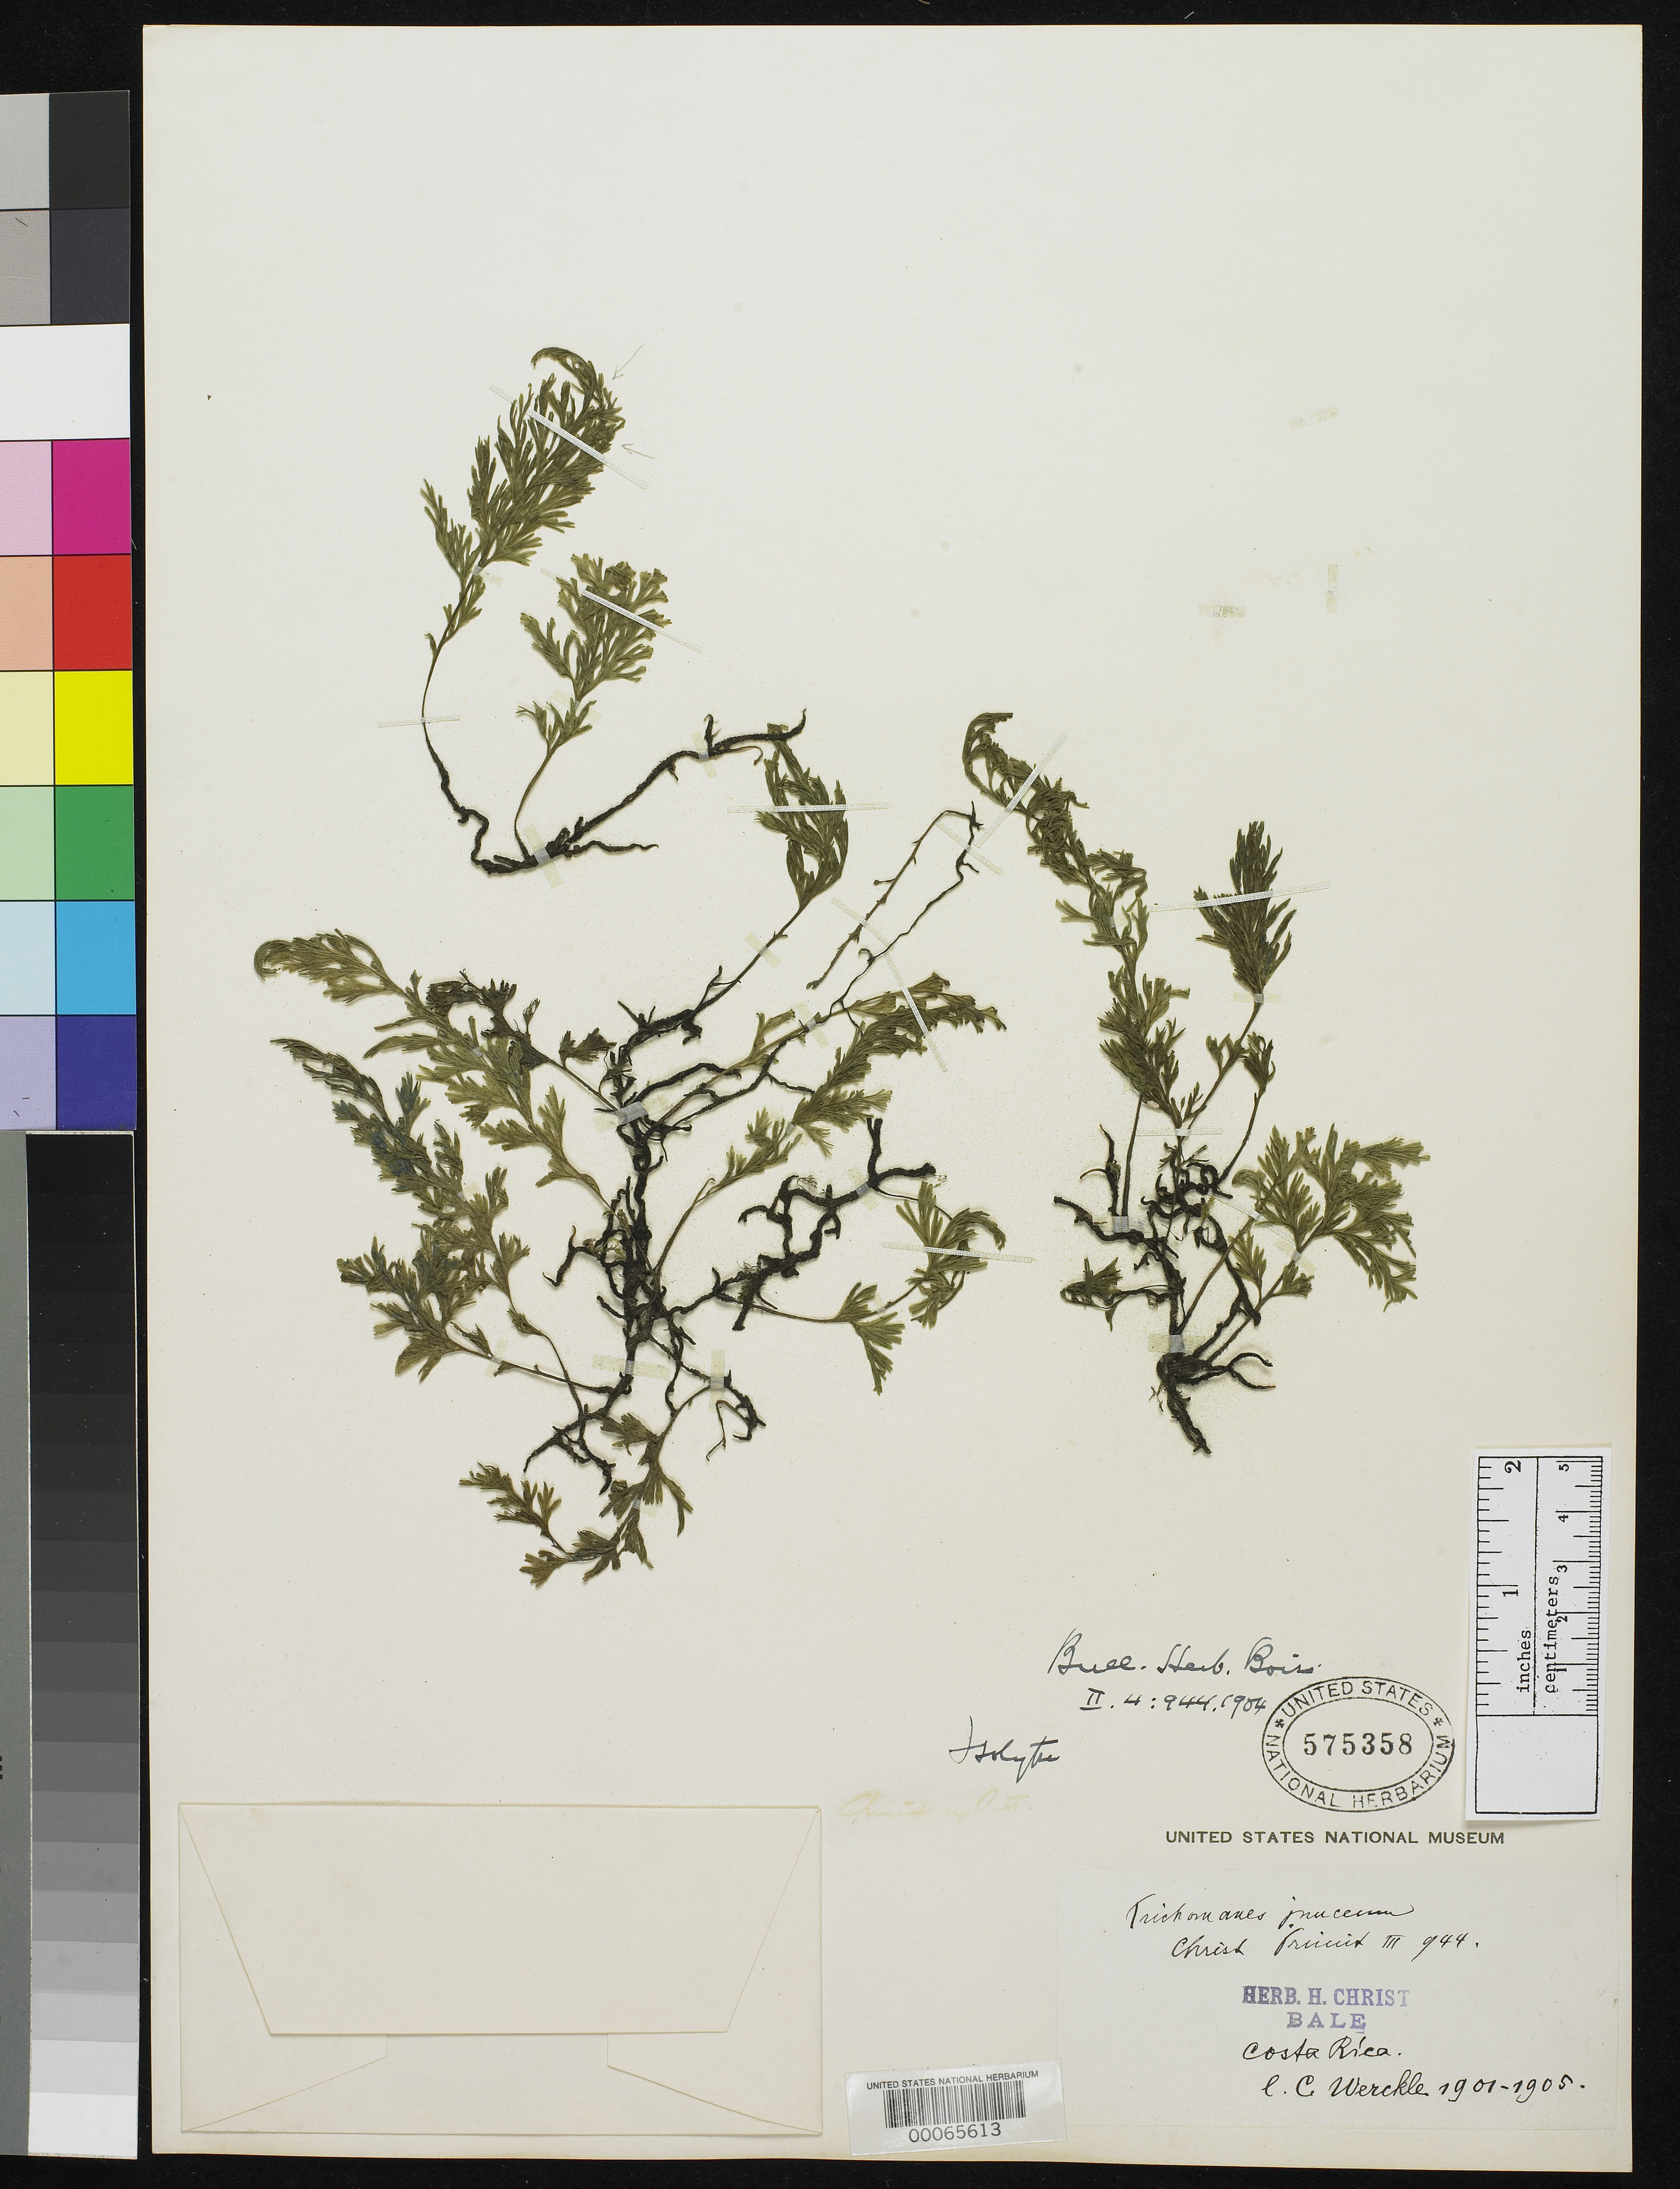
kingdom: Plantae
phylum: Tracheophyta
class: Polypodiopsida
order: Hymenophyllales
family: Hymenophyllaceae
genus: Trichomanes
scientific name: Trichomanes junceum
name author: Christ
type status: Type Collection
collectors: C. C Wercklé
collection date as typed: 1901 to -- --- 1905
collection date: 1901/1905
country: Costa Rica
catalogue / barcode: US 575358